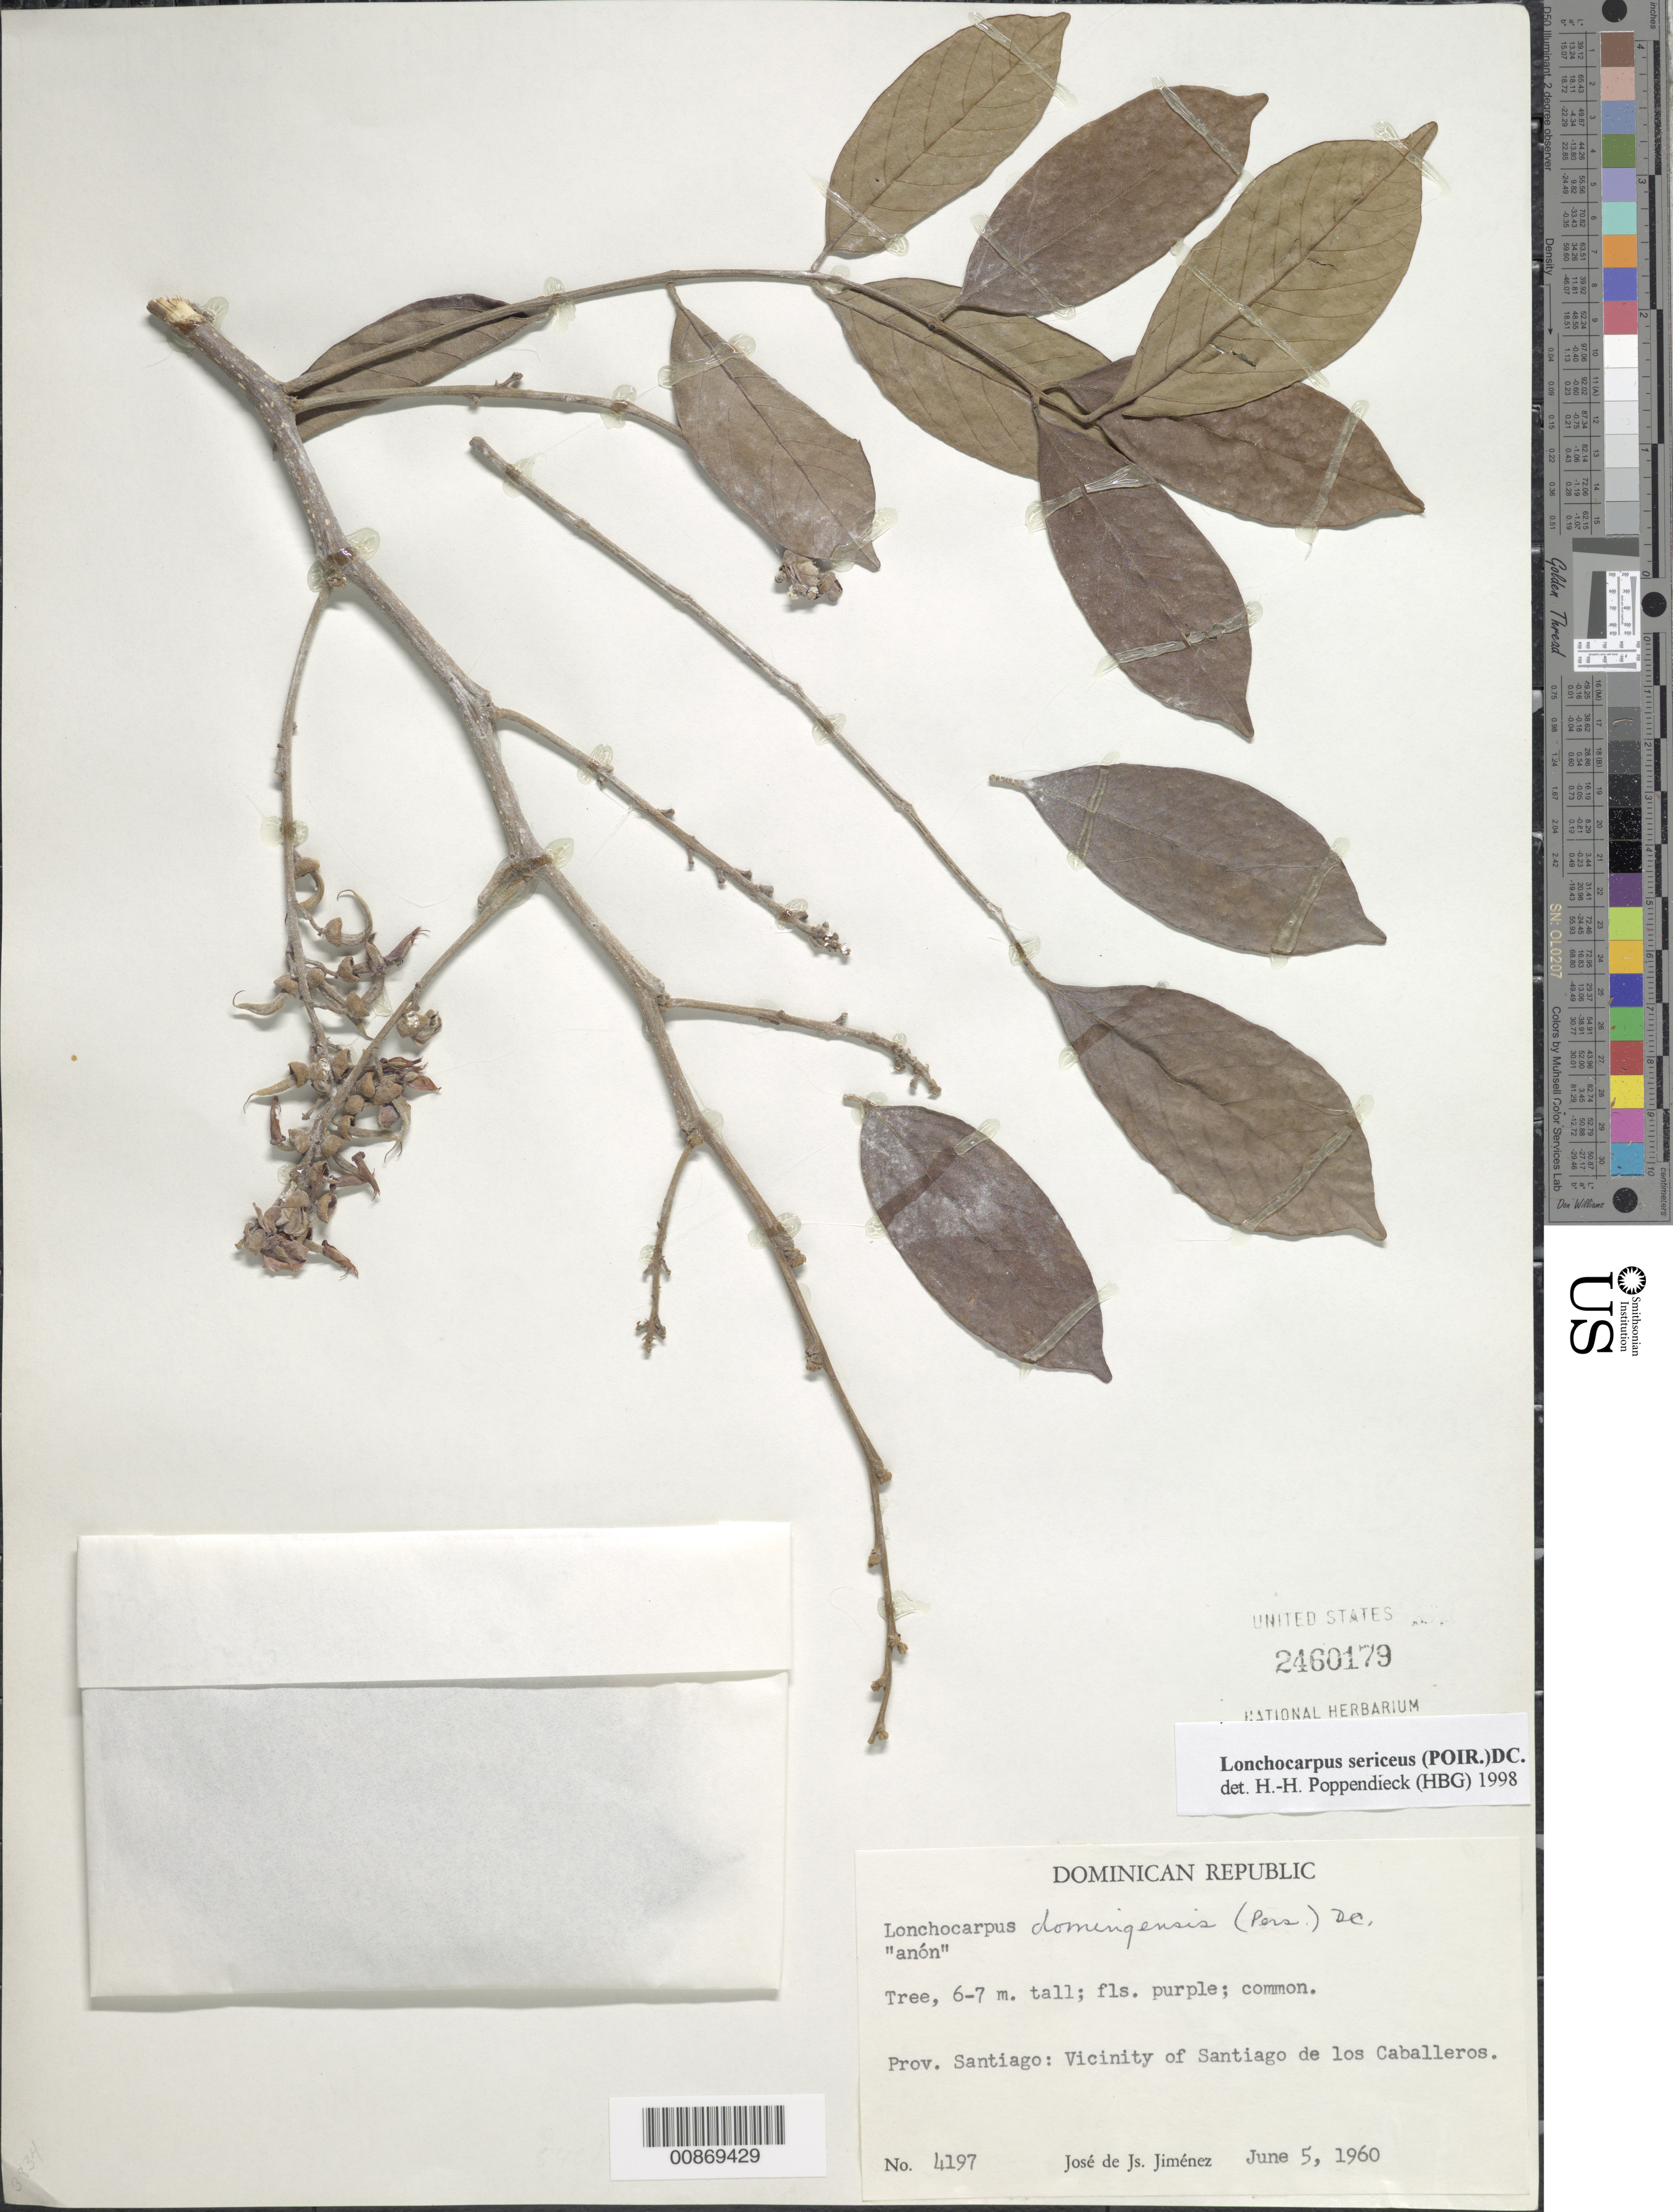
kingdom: Plantae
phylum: Tracheophyta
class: Magnoliopsida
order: Fabales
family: Fabaceae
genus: Lonchocarpus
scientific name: Lonchocarpus sericeus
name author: (Poir.) Kunth ex DC.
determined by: Poppendieck, H.-H., (HBG), Institut fur Allgemeine Botanik und Botanischer Garten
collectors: J. J. Jiménez Almonte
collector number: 4197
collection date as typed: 05 Jun 1960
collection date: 1960-06-05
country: Dominican Republic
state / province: Santiago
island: Hispaniola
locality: Vicinity of Santiago de los Caballeros.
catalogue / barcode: US 2460179